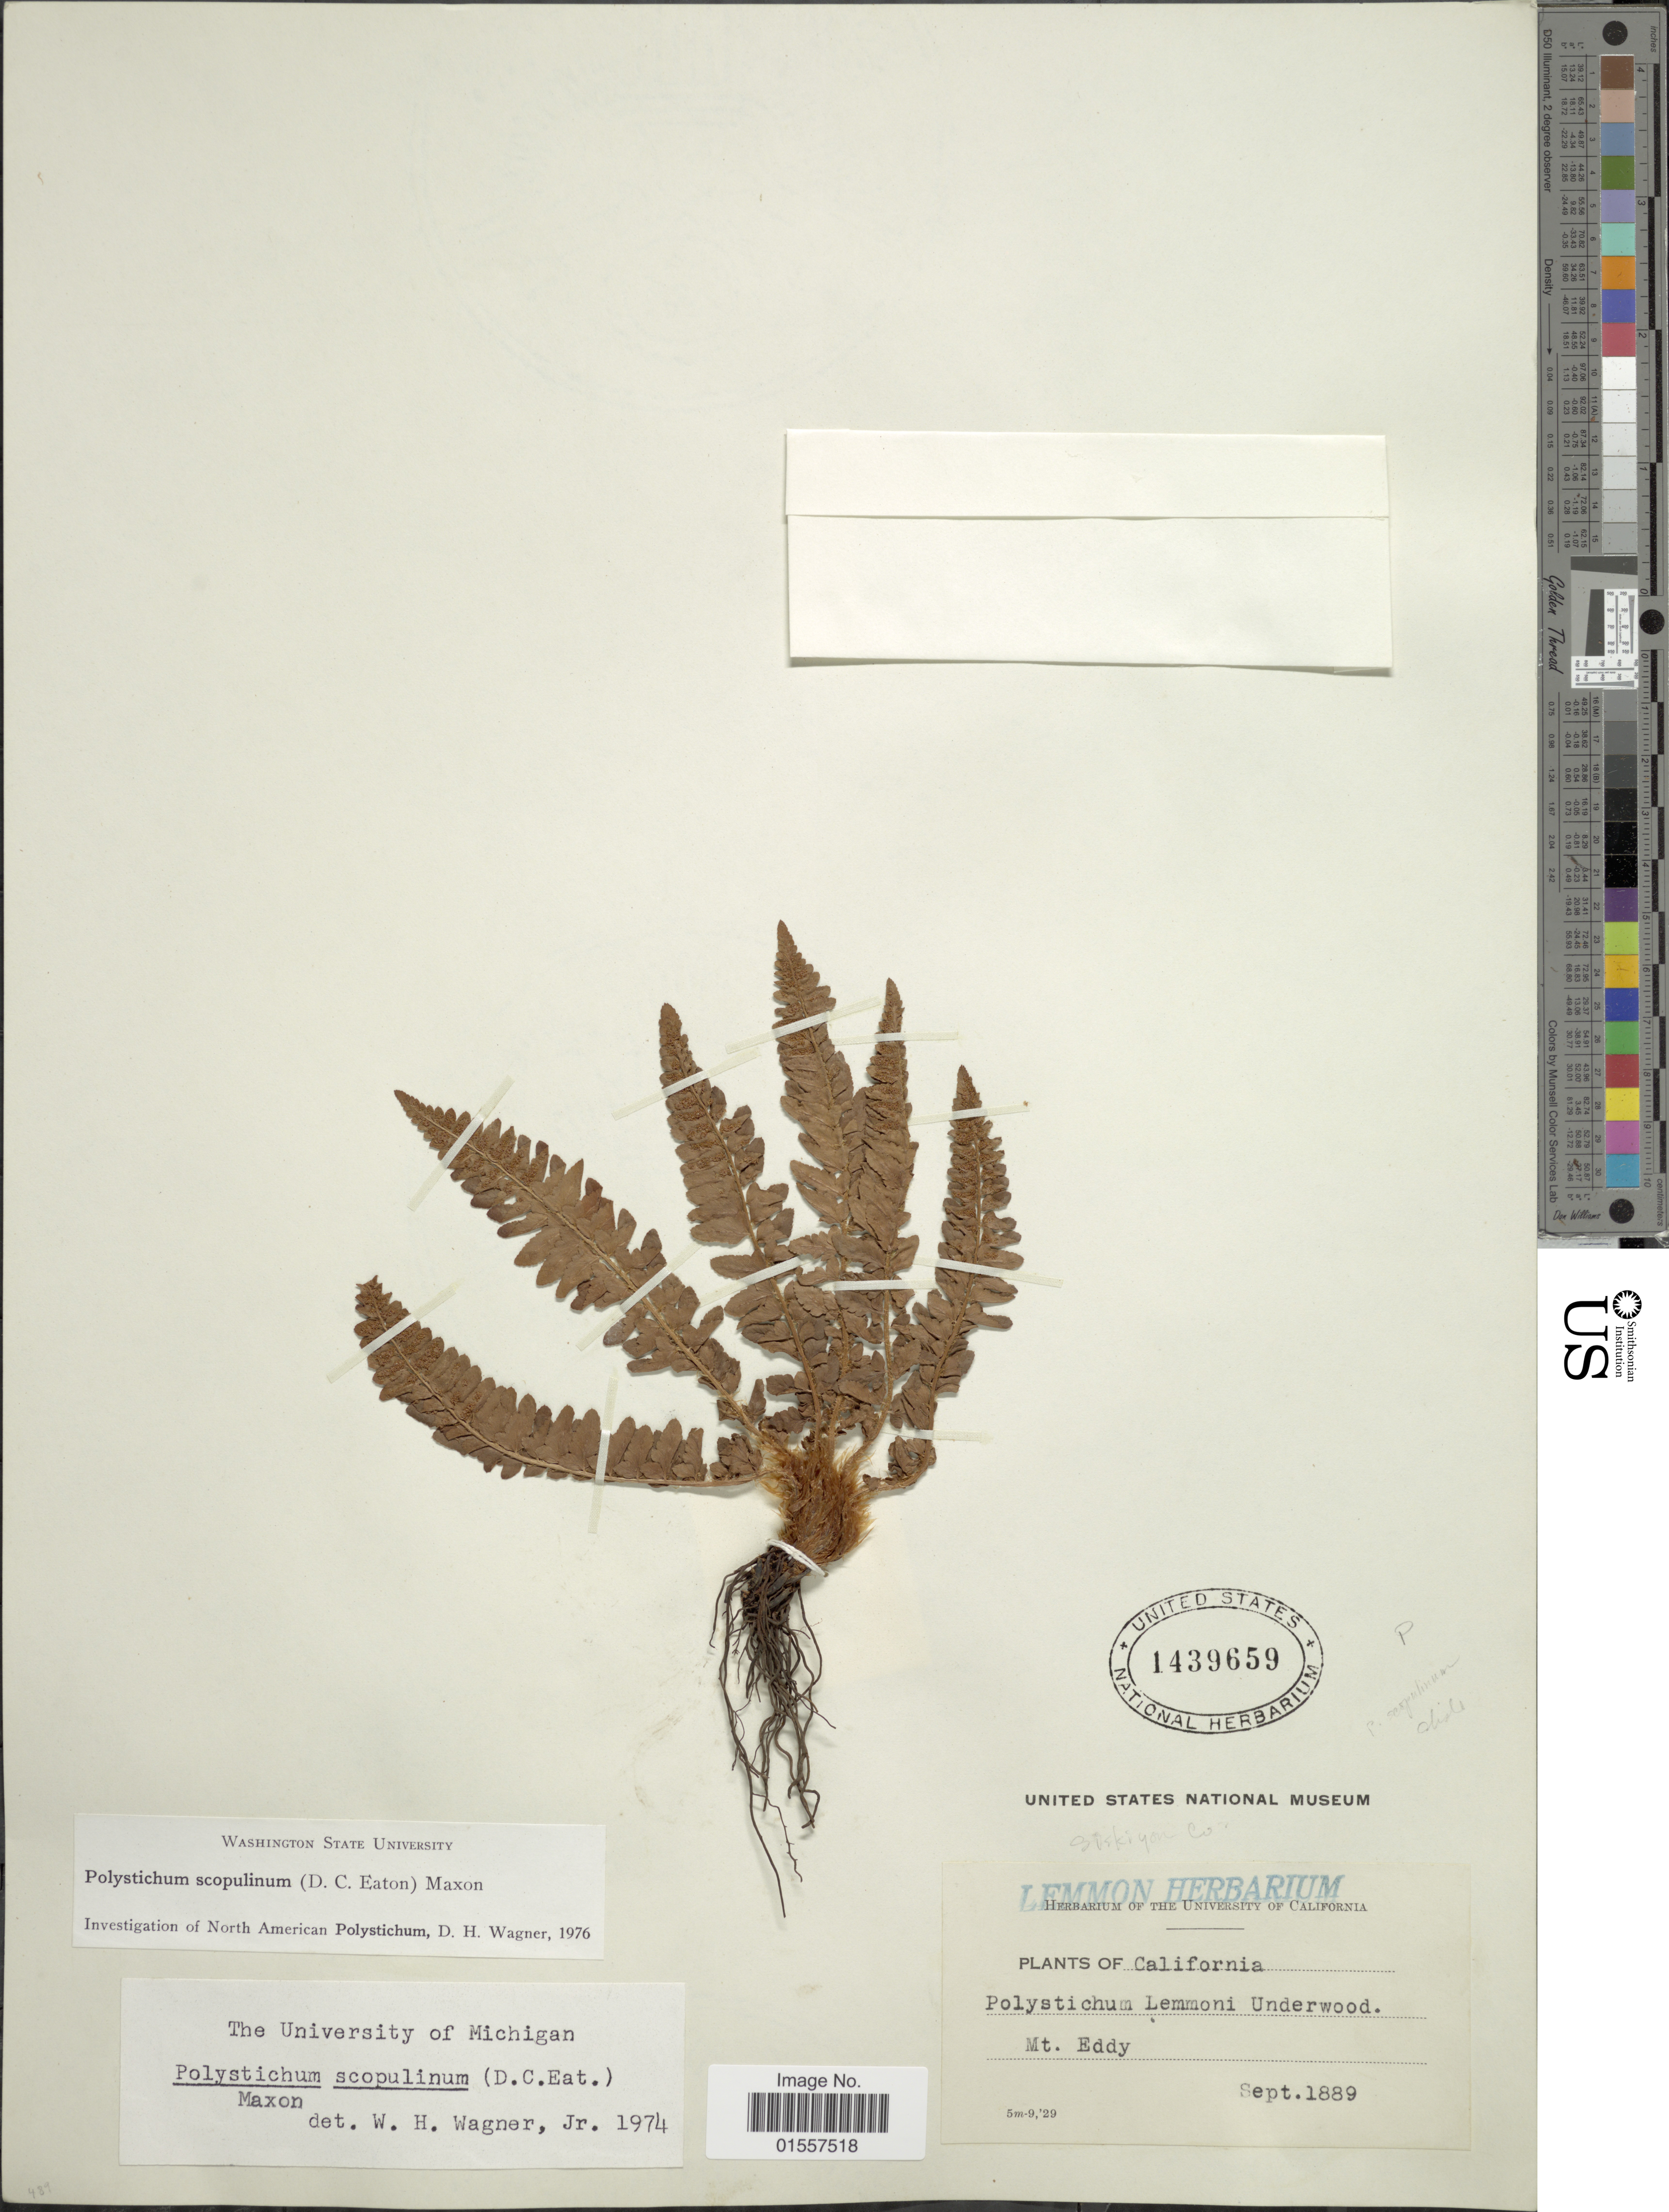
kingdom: Plantae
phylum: Tracheophyta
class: Polypodiopsida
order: Polypodiales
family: Dryopteridaceae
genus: Polystichum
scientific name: Polystichum scopulinum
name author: (D.C. Eaton) Maxon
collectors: ex herb. Lemmon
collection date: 1889-09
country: United States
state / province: California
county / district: Siskiyou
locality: Siskiyou Co., Mt. Eddy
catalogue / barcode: US 1439659